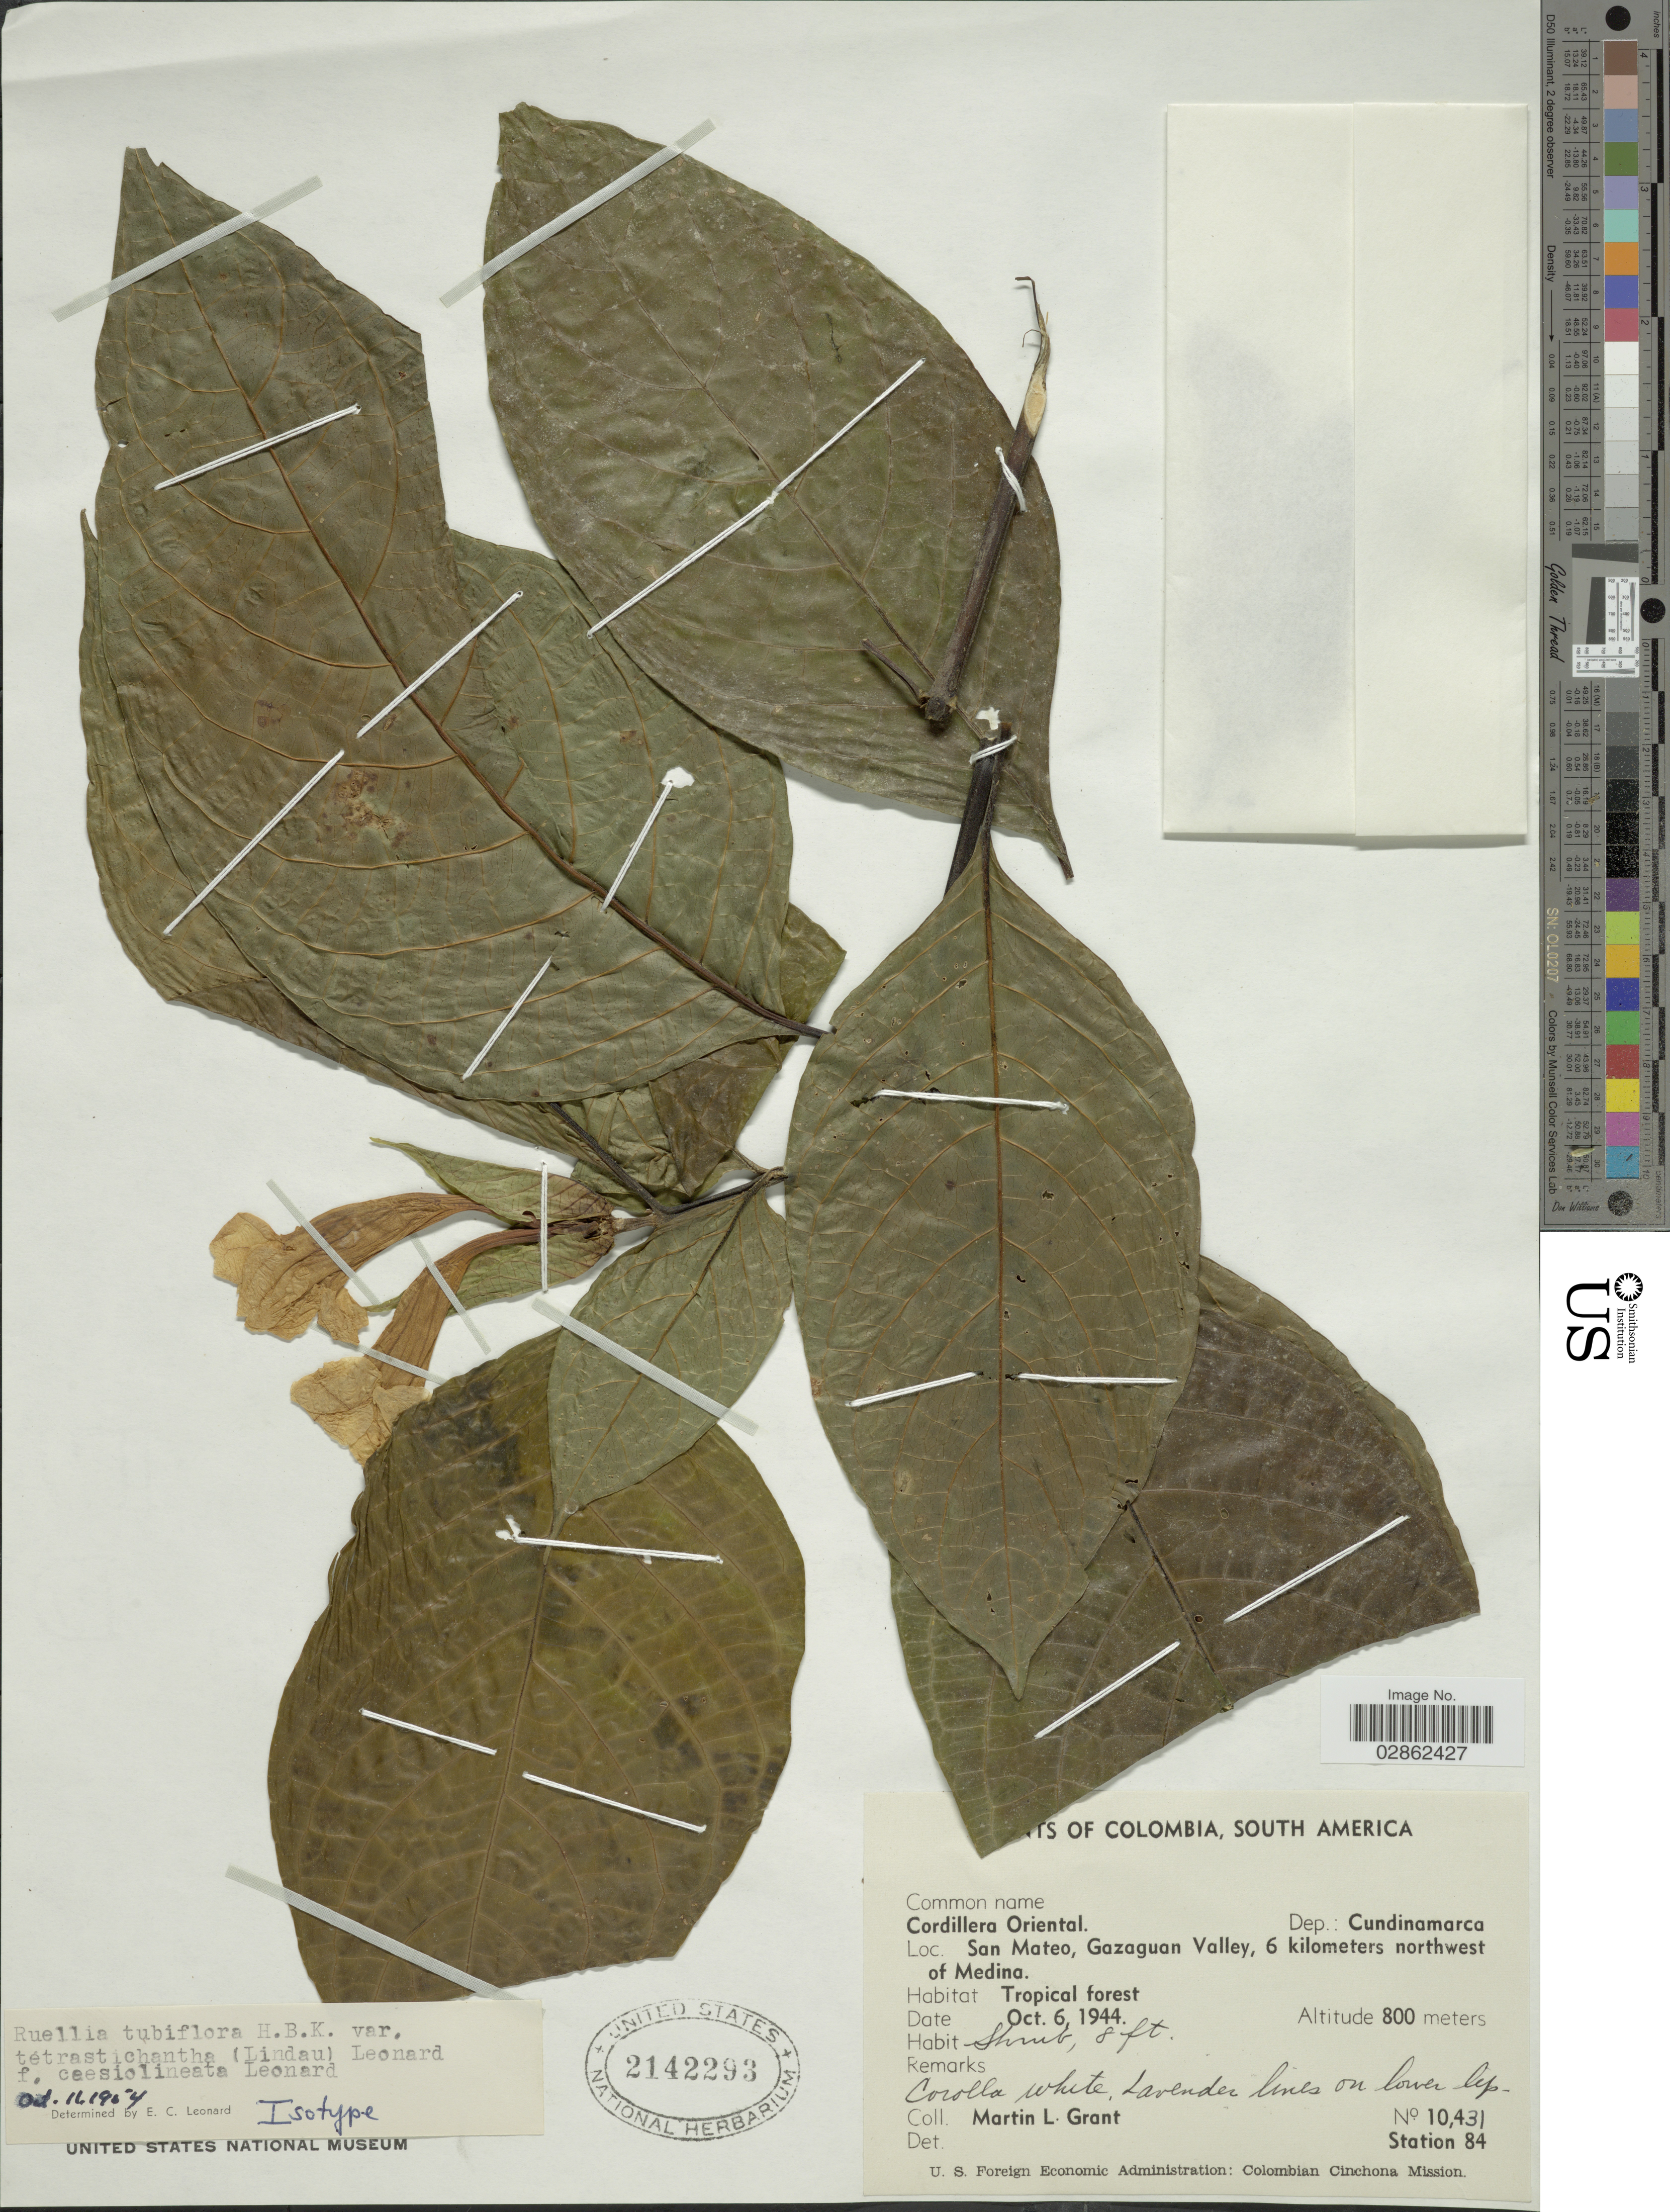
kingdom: Plantae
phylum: Tracheophyta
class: Magnoliopsida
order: Lamiales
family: Acanthaceae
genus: Ruellia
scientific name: Ruellia tubiflora f. caesiolineata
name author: Leonard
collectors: M. L. Grant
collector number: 10431/84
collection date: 1944-10-06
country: Colombia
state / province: Cundinamarca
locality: Cordillera Oriental. Dep.: Cundinamarca. San Mateo, Gazaguan Valley, 6 kilometers northwest of Medina.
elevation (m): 800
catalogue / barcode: US 2142293